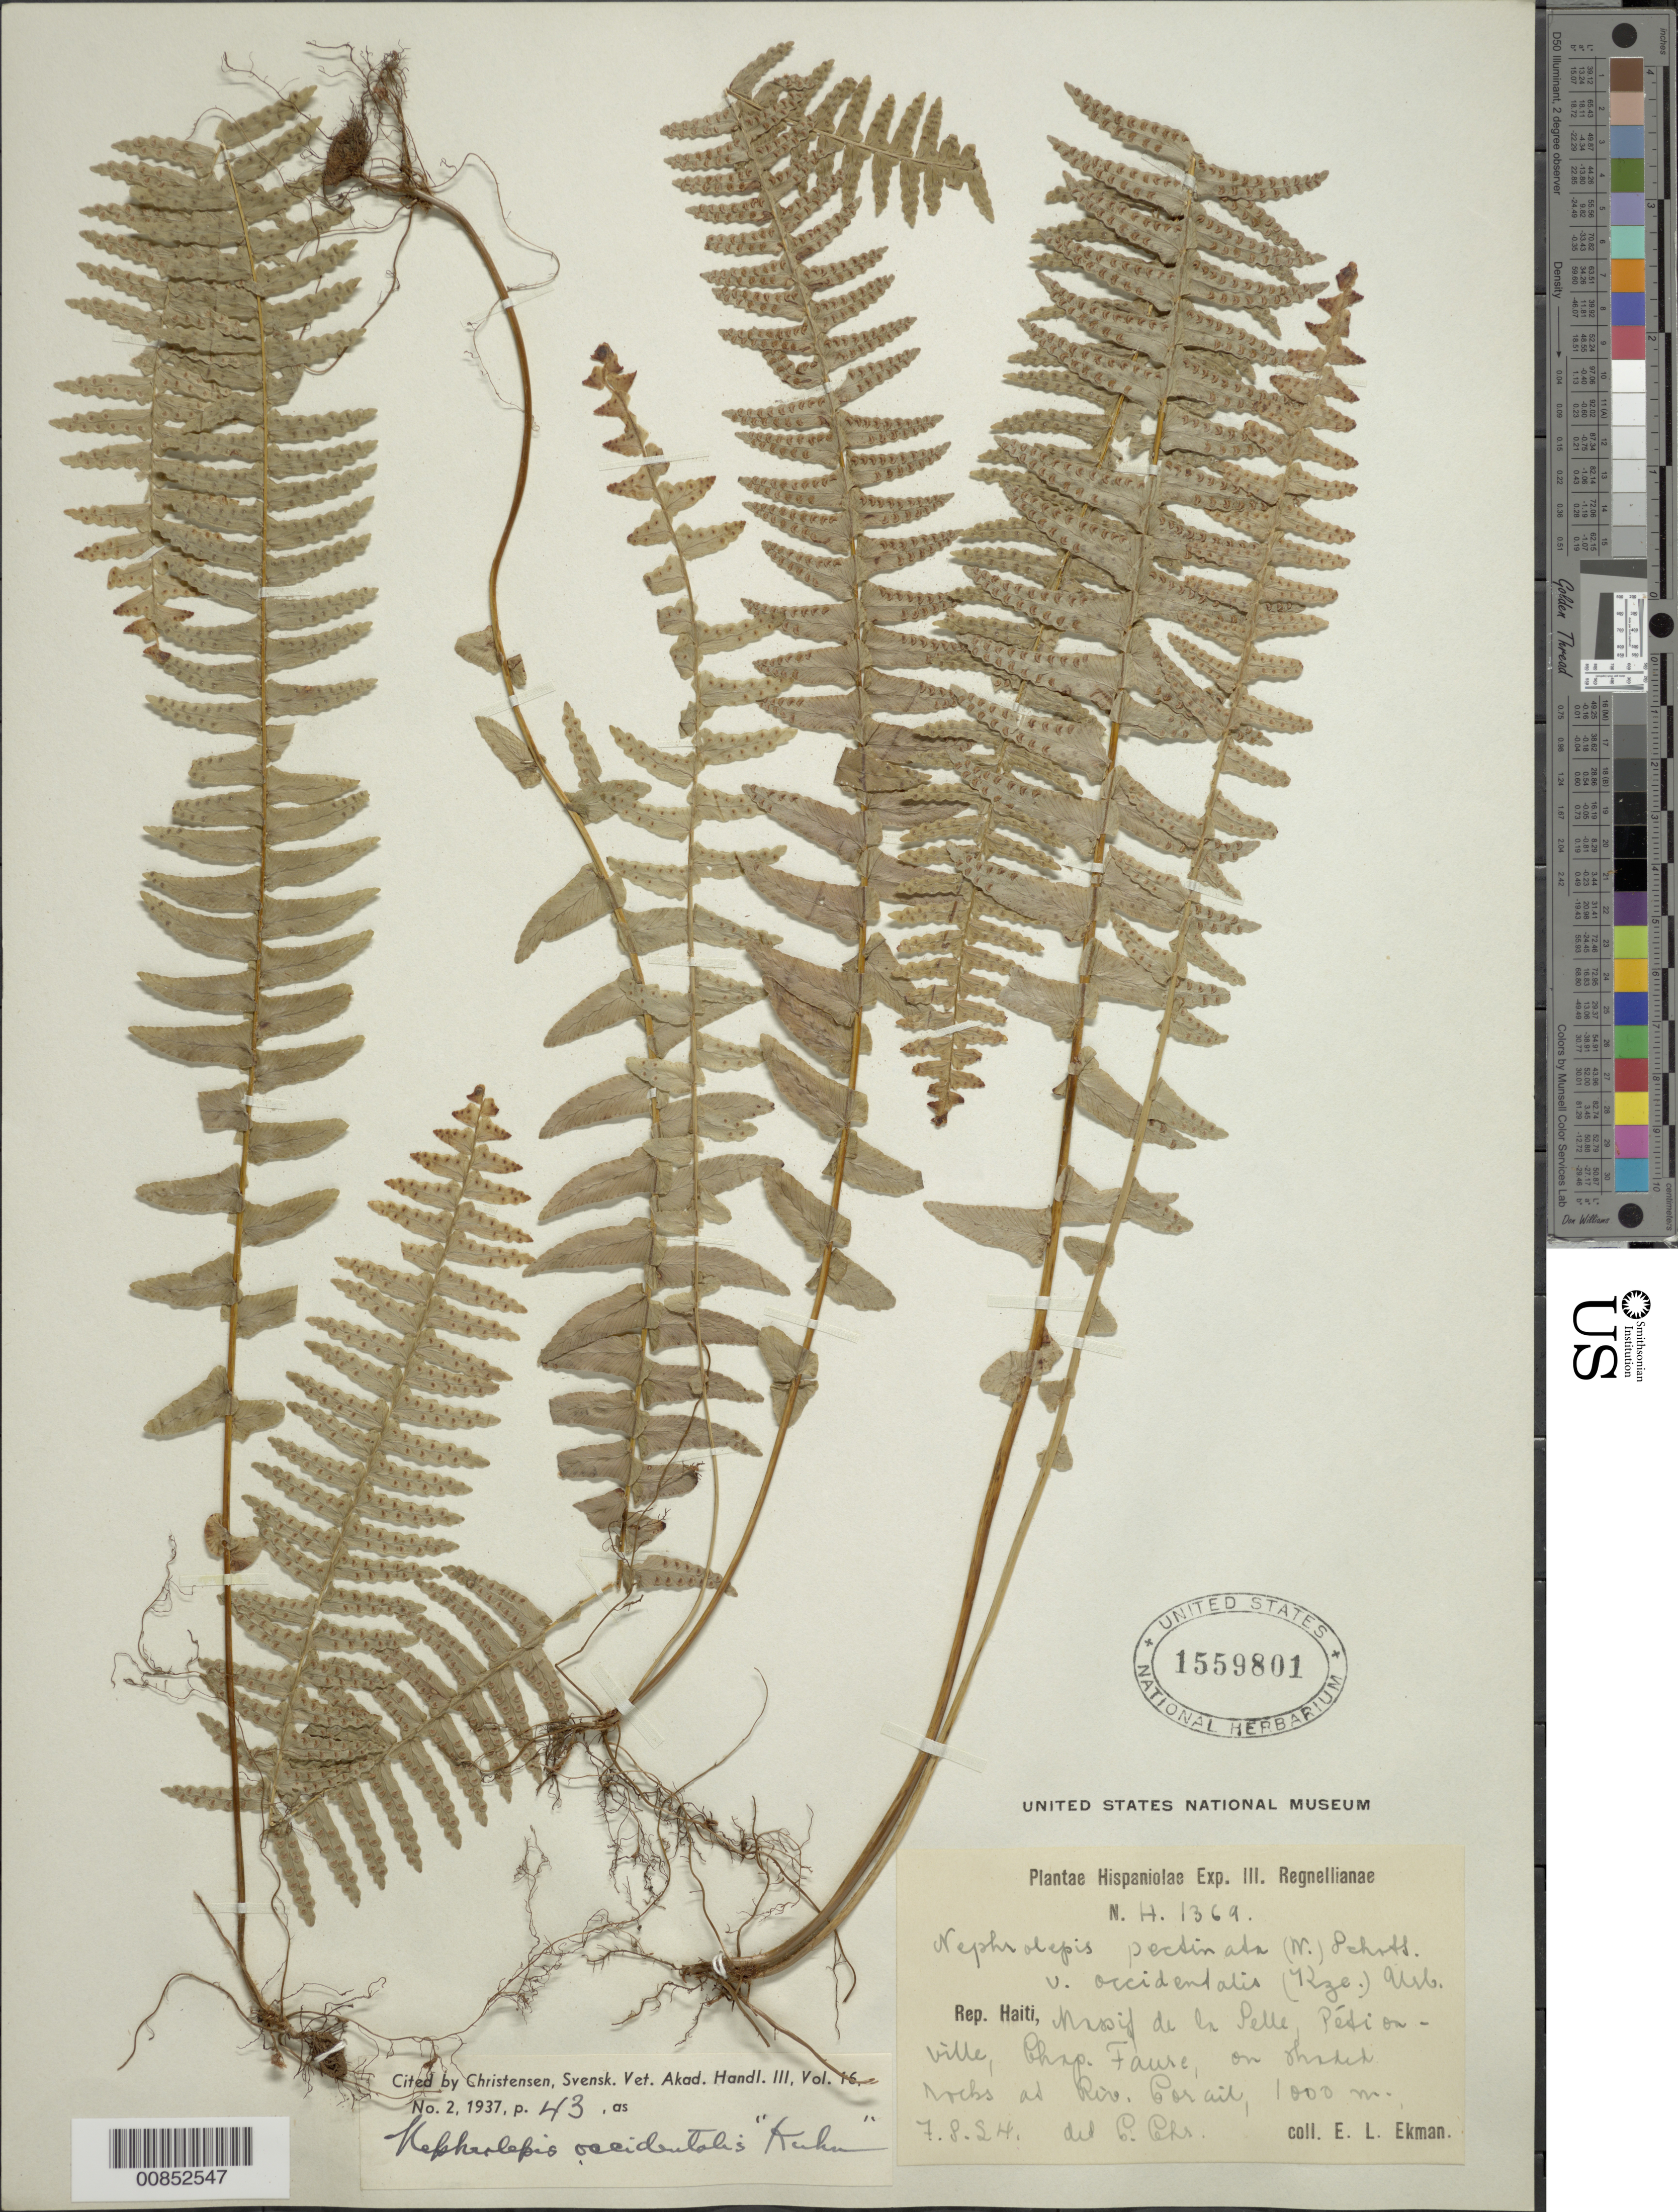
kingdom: Plantae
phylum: Tracheophyta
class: Polypodiopsida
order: Polypodiales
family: Nephrolepidaceae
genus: Nephrolepis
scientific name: Nephrolepis undulata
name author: J. Sm.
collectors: E. L. Ekman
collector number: H 1369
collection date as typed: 07 Aug 1924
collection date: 1924-08-07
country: Haiti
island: Hispaniola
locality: Massif de la Selle, Pétionville, Chap. Faure, at Riv. Corail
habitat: Shaded rocks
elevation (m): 1000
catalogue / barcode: US 1559801